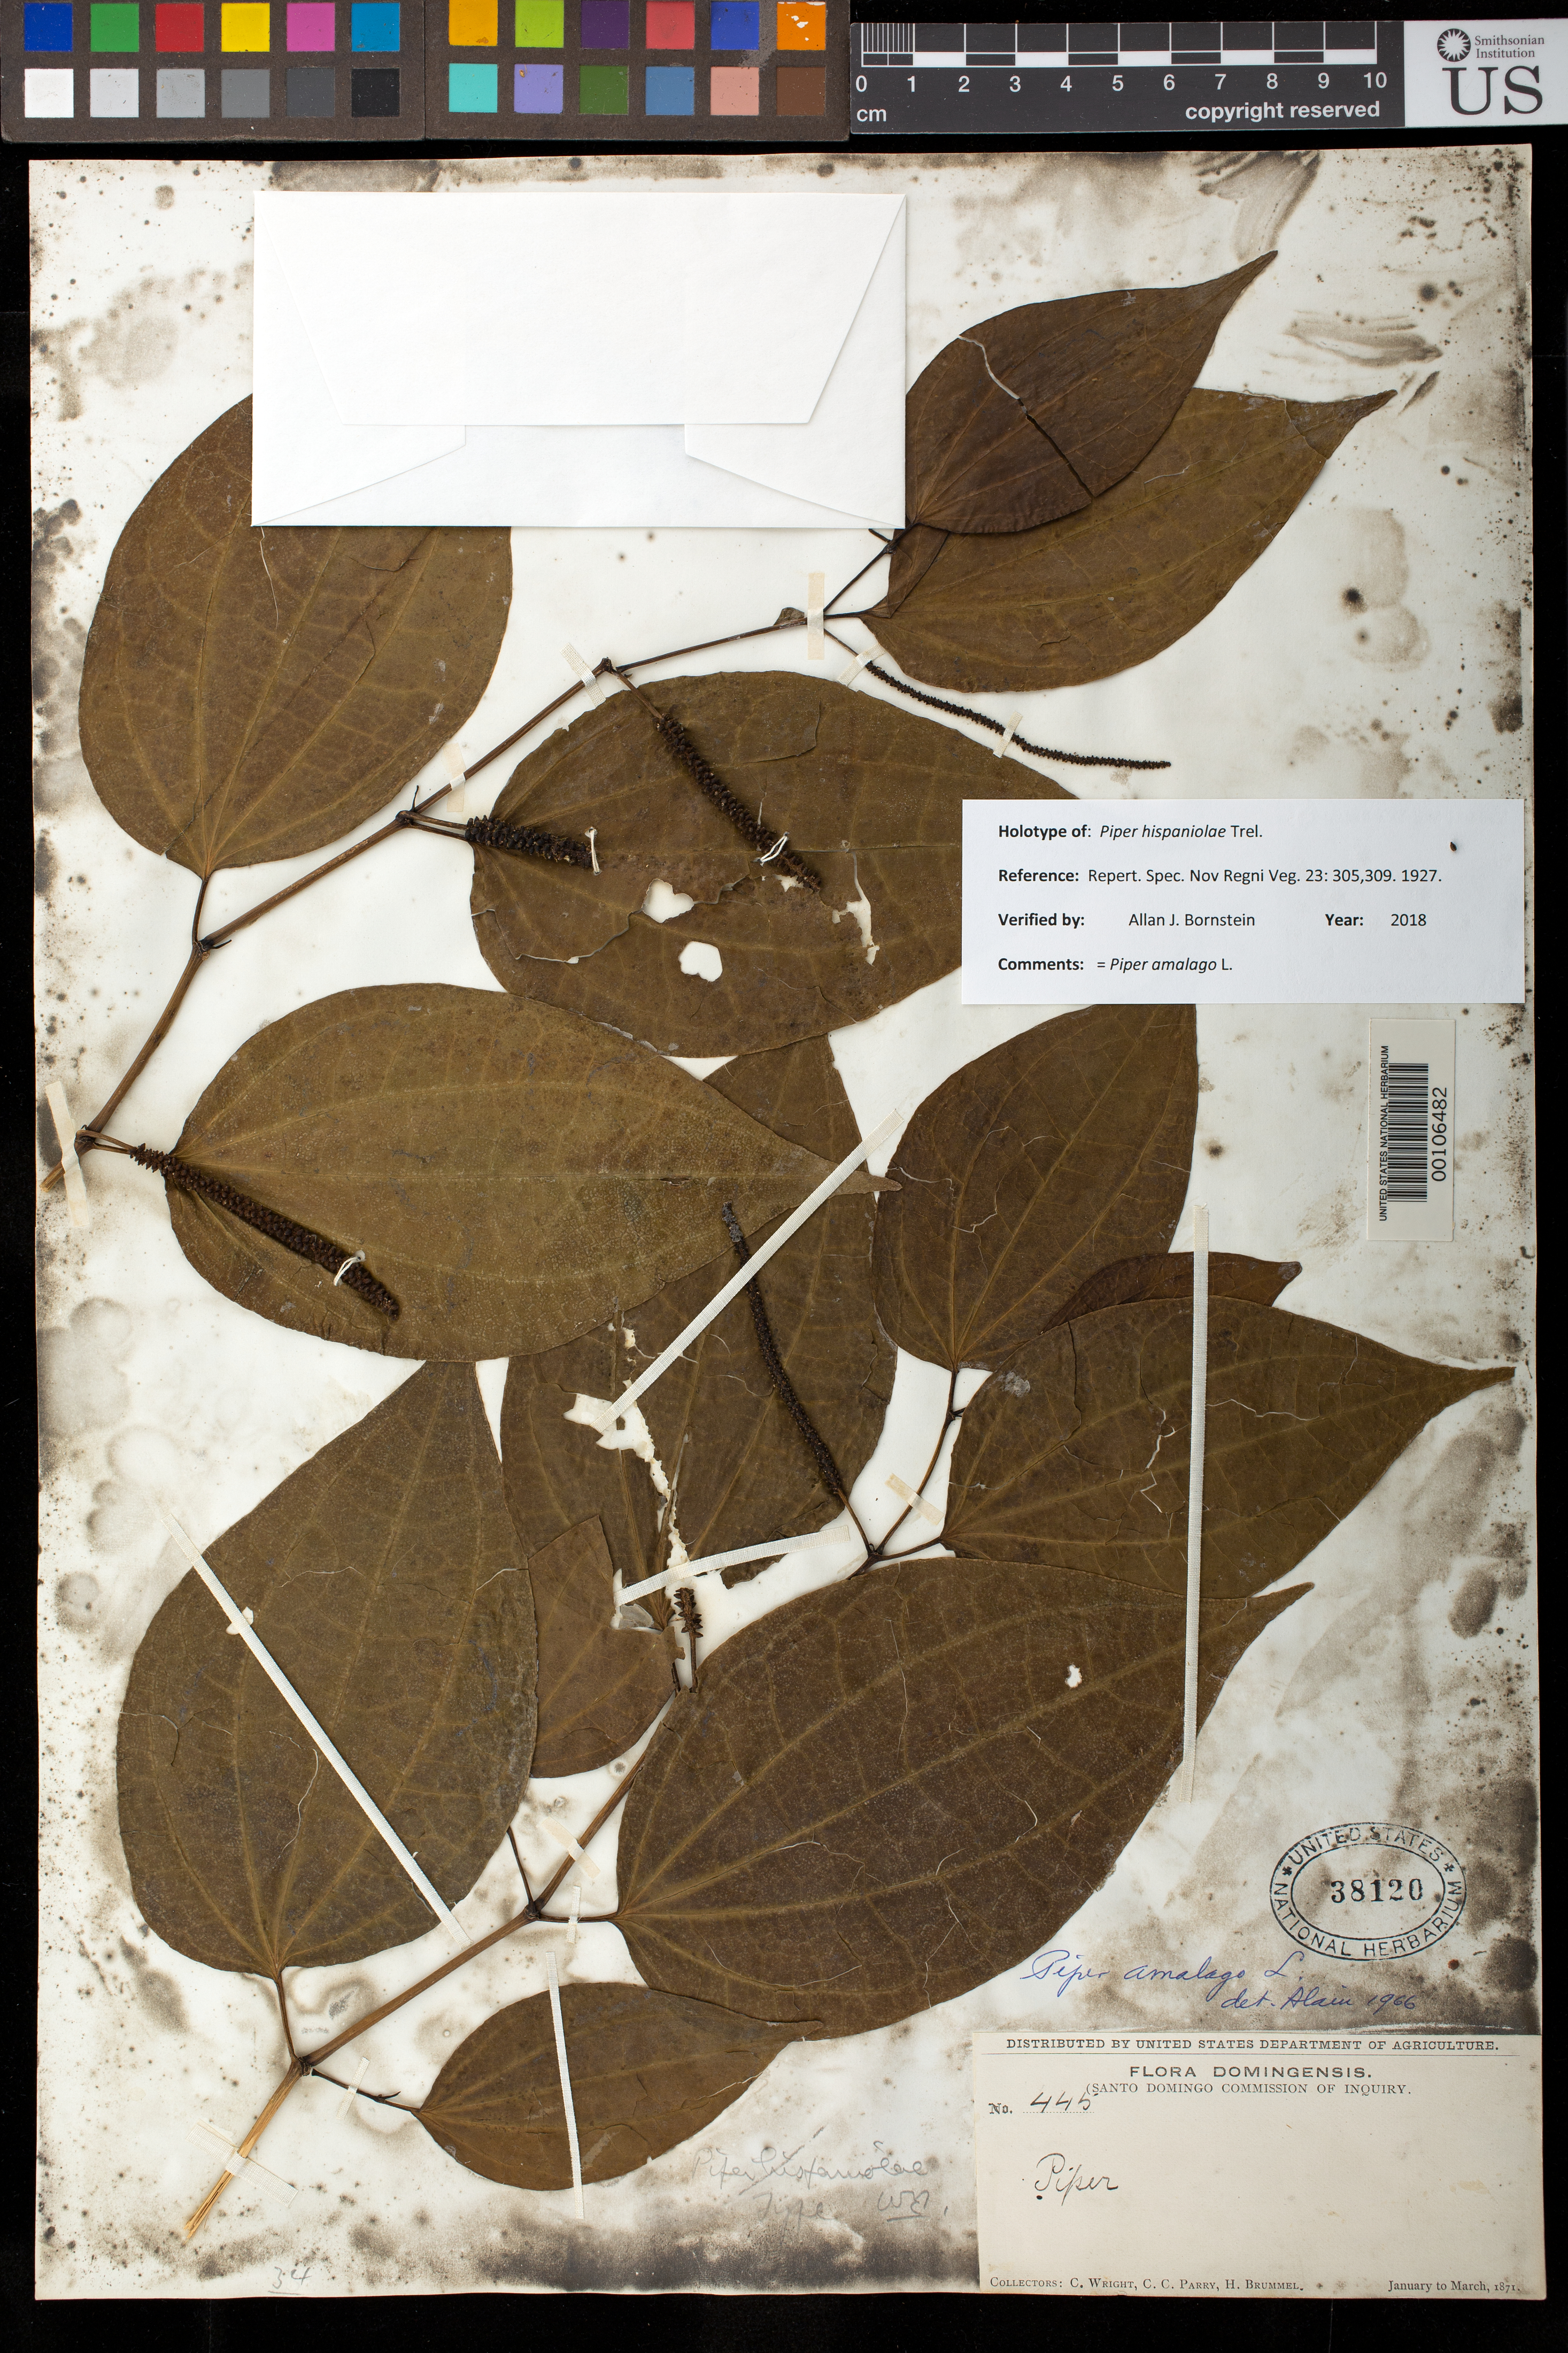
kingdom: Plantae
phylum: Tracheophyta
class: Magnoliopsida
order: Piperales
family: Piperaceae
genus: Piper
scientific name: Piper hispaniolae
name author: Trel.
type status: Holotype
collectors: C. Wright, C. C. Parry & H. Brummel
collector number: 445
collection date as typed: Jan 1871 to -- Mar 1871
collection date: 1871-01/1871-03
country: Dominican Republic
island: Hispaniola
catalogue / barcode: US 38120